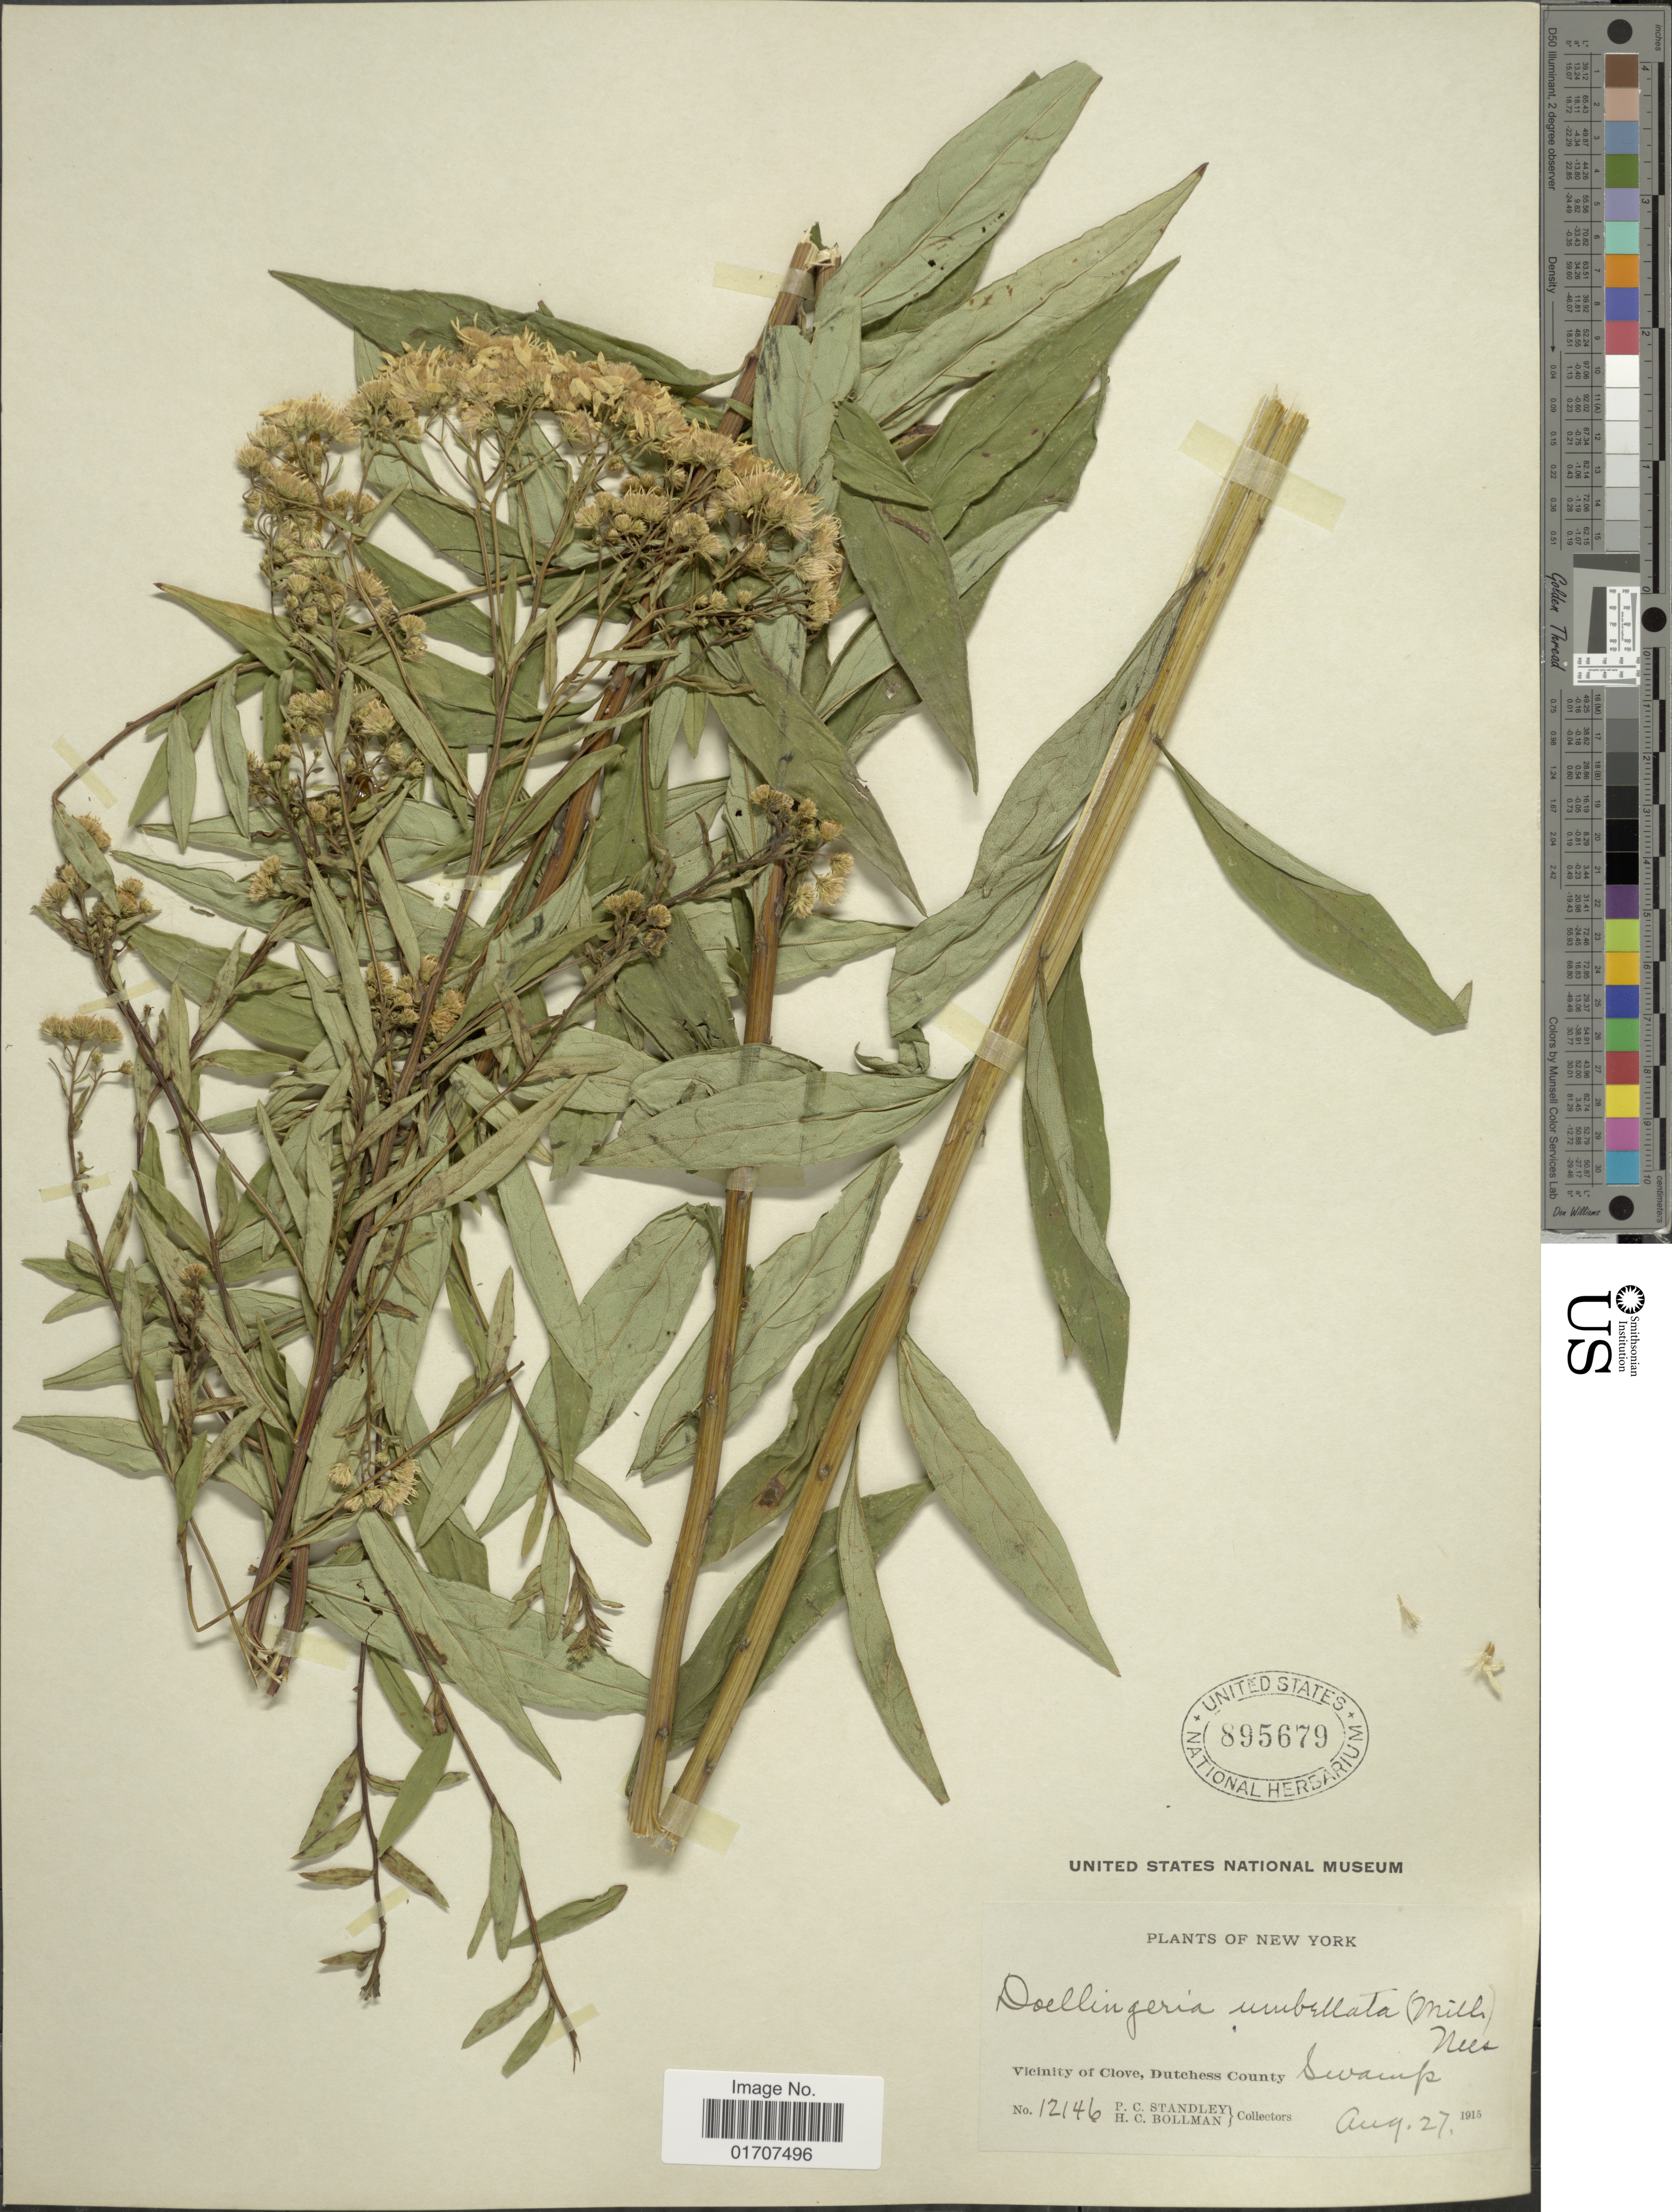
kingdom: Plantae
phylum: Tracheophyta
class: Magnoliopsida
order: Asterales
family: Asteraceae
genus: Doellingeria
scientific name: Doellingeria umbellata var. umbellata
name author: Nees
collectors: P. C. Standley & H. C. Bollman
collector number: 12146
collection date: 1915-08-27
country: United States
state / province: New York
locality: Vicinity of Clove, Dutchess County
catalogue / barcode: US 895679